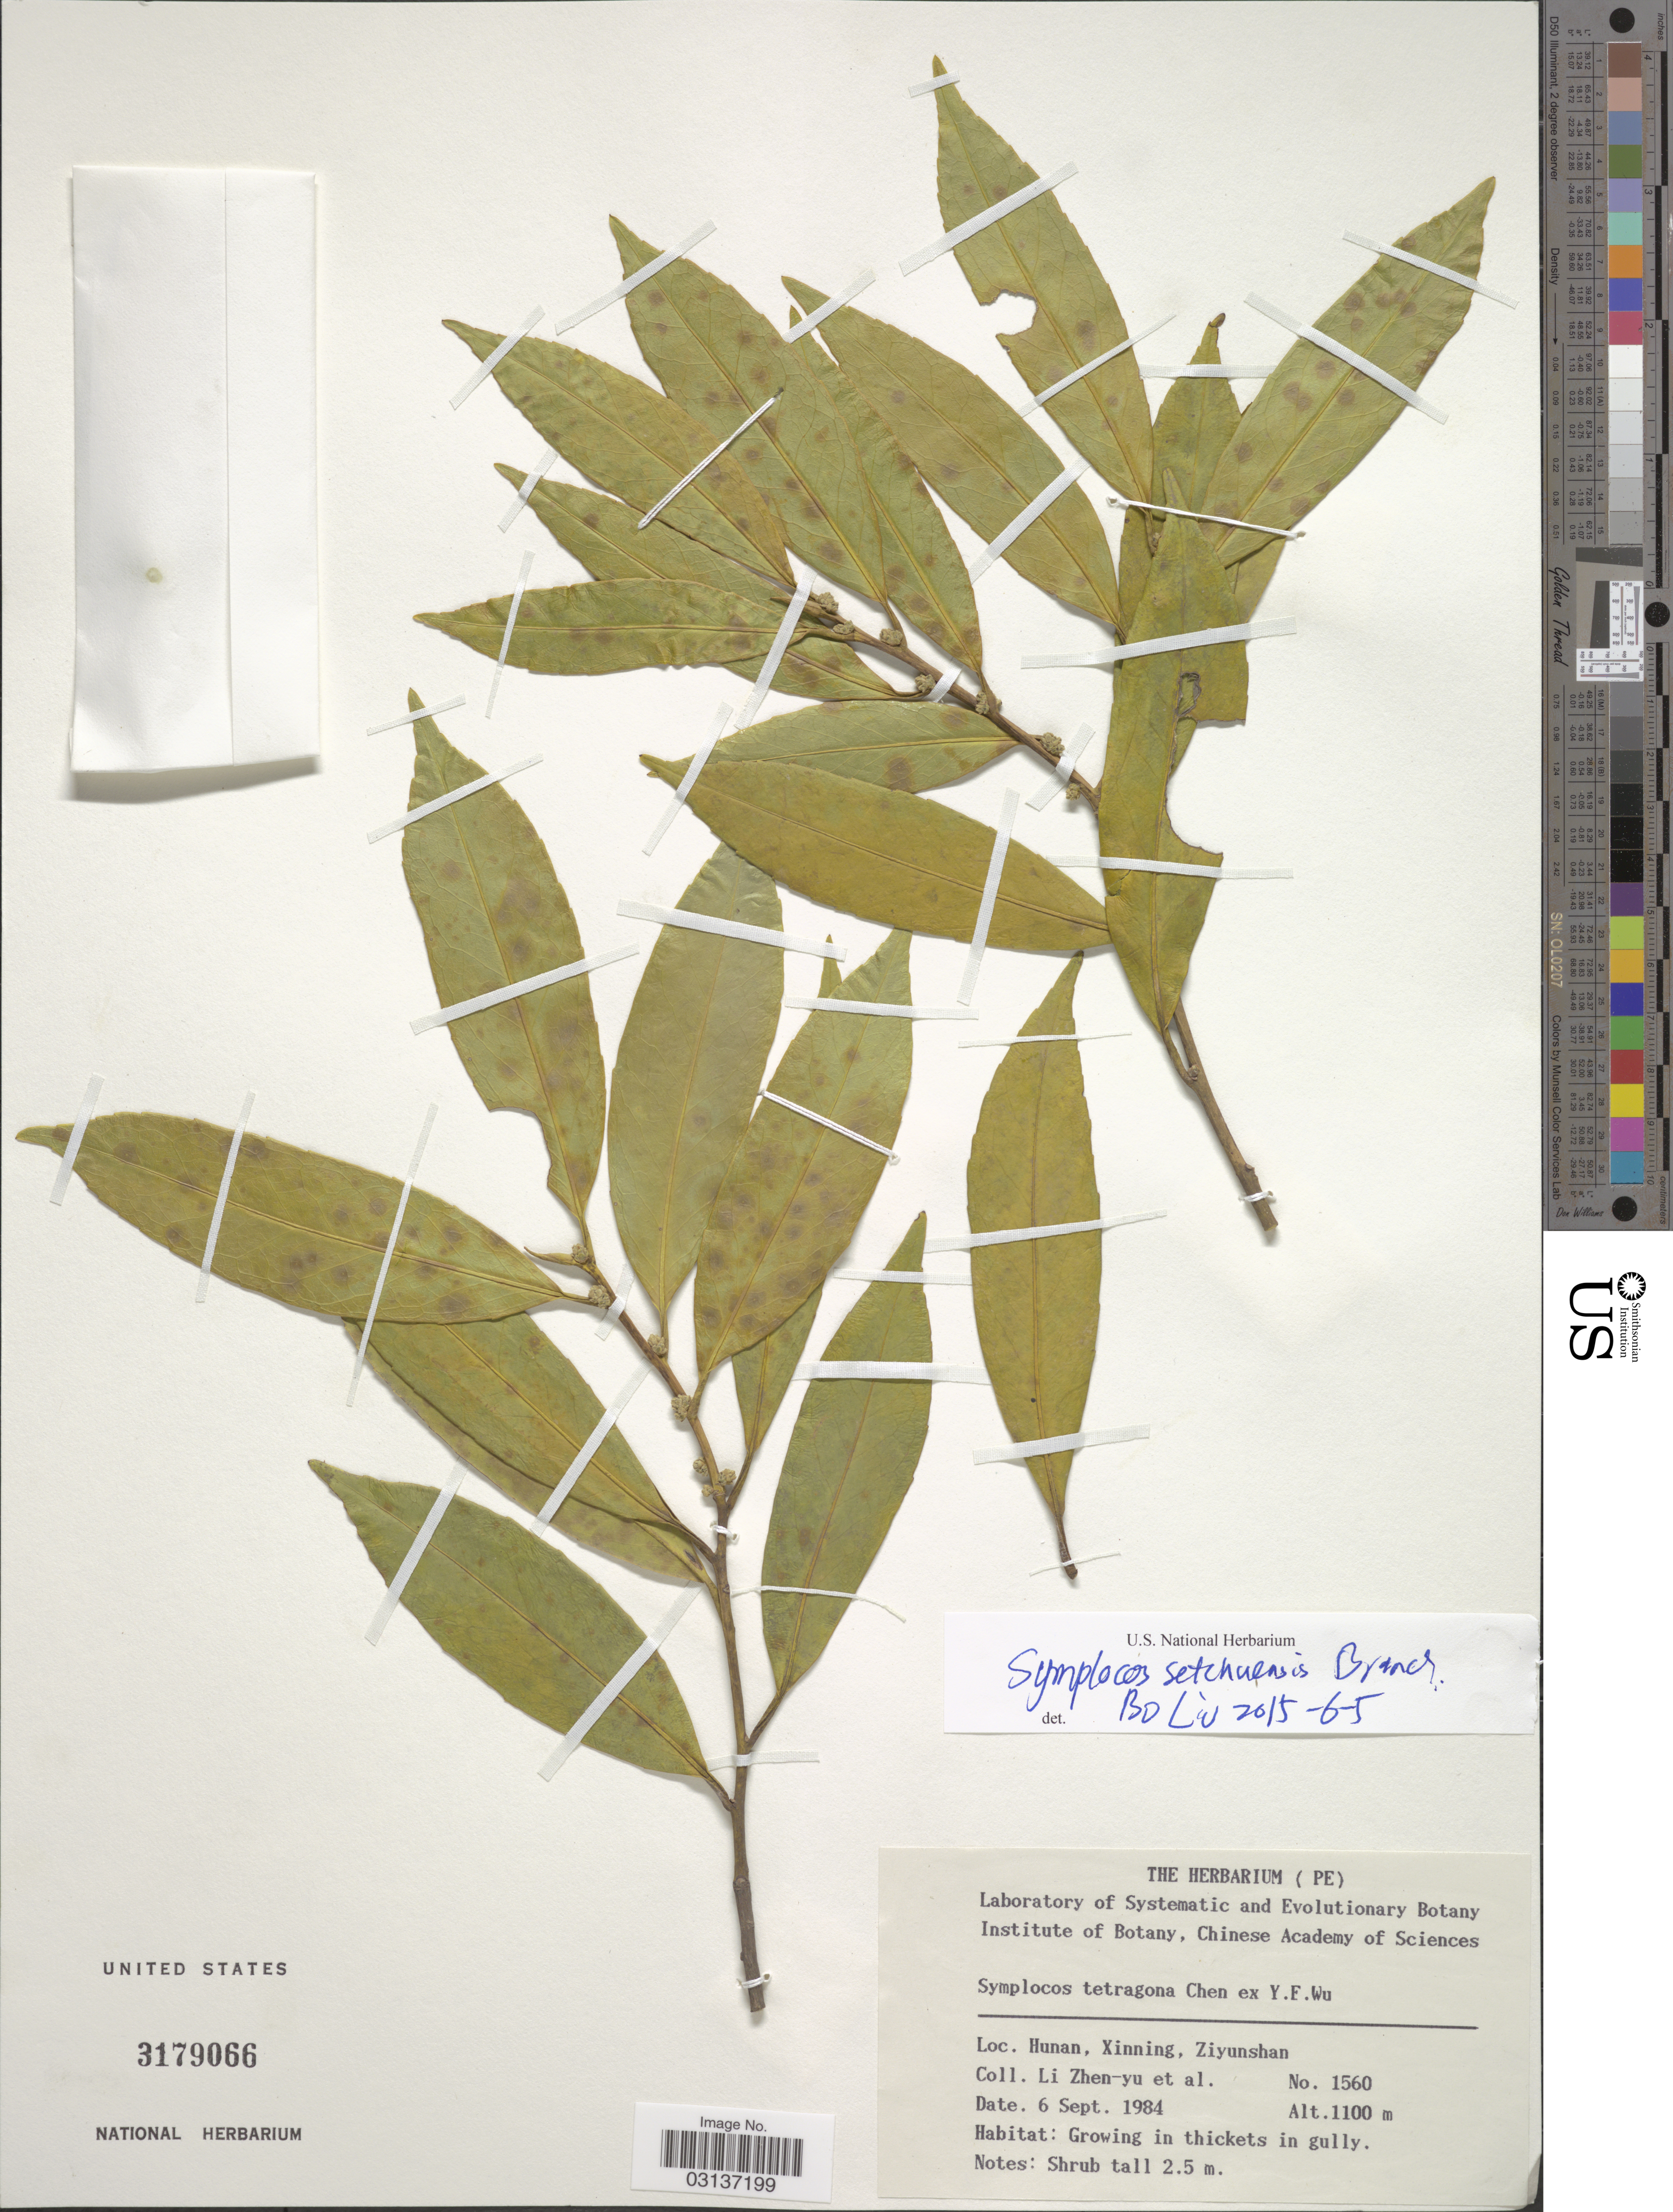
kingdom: Plantae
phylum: Tracheophyta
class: Magnoliopsida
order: Ericales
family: Symplocaceae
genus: Symplocos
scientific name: Symplocos setchuensis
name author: Brand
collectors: Z. Y. Li & et al.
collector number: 1560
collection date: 1984-09-06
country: China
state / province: Hunan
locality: Xinning, Ziyunshan.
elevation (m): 1100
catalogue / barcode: US 3179066